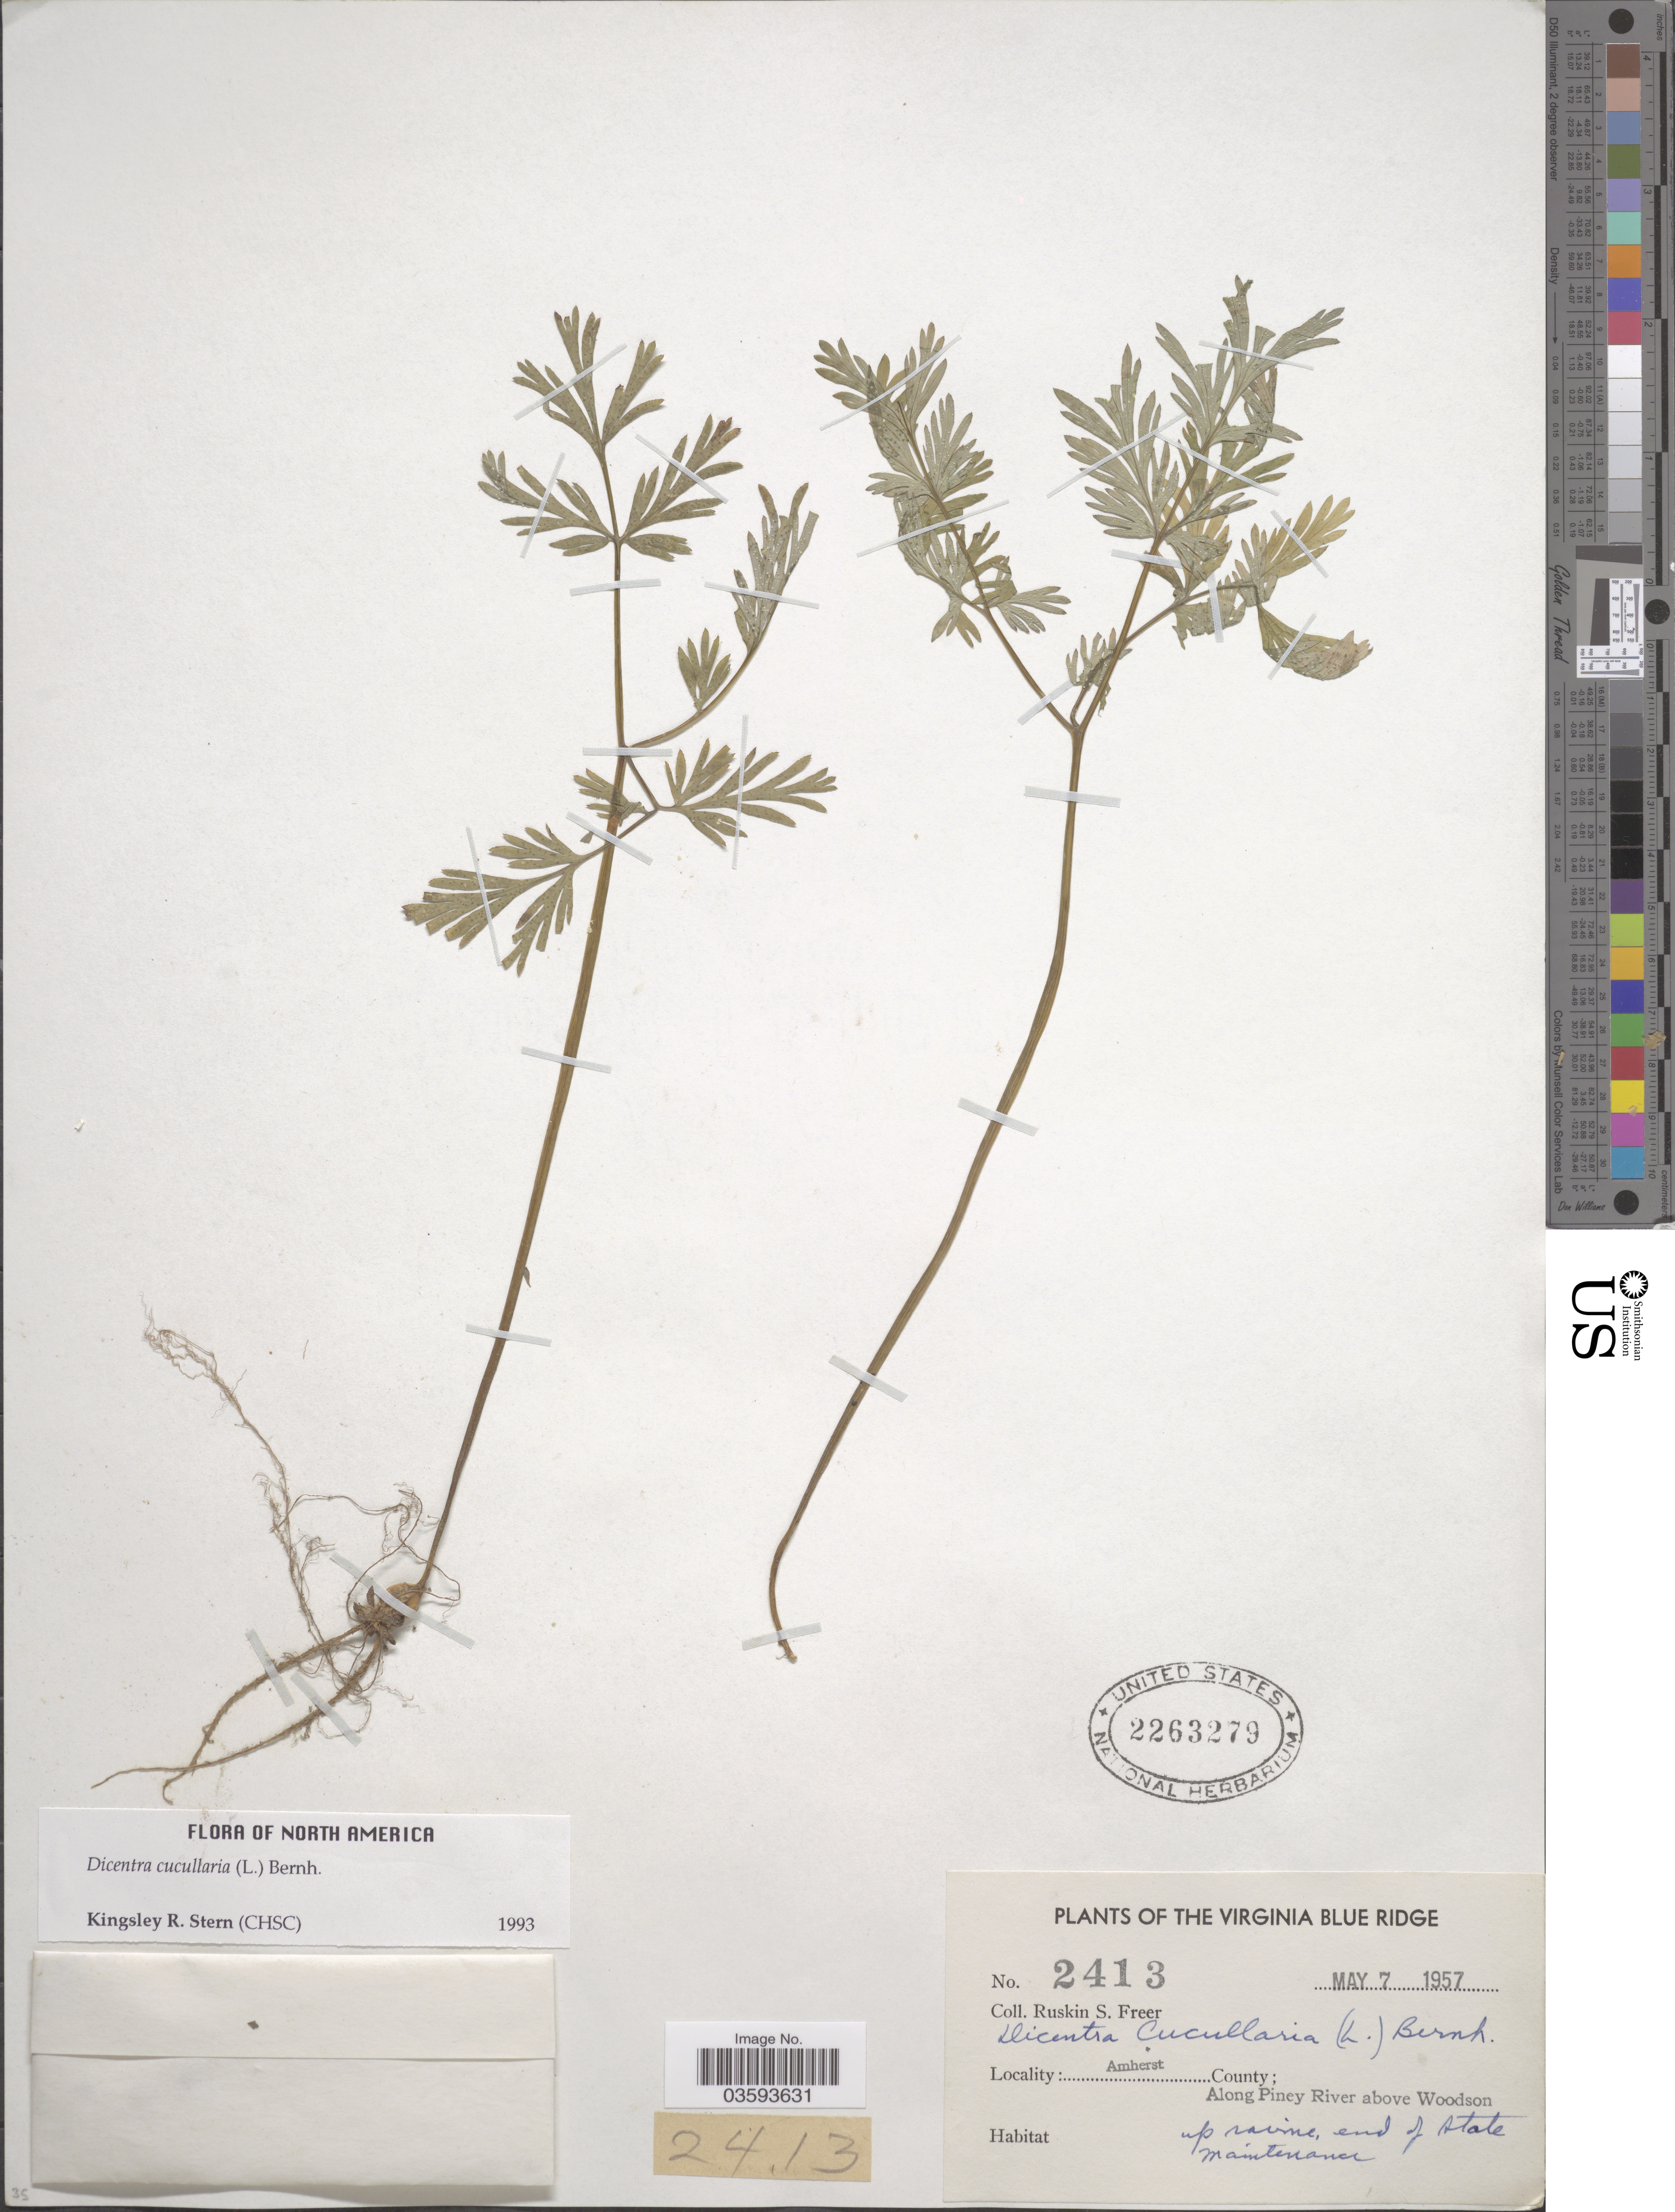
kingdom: Plantae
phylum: Tracheophyta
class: Magnoliopsida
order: Ranunculales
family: Papaveraceae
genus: Dicentra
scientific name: Dicentra cucullaria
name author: (L.) Bernh.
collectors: R. Freer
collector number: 2413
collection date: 1957-05-07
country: United States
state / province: Virginia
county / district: Amherst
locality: The Virginia Blue Ridge. Amherst County; Along Piney River above Woodson. Up ravine, end of State Maintenance.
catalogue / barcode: US 2263279